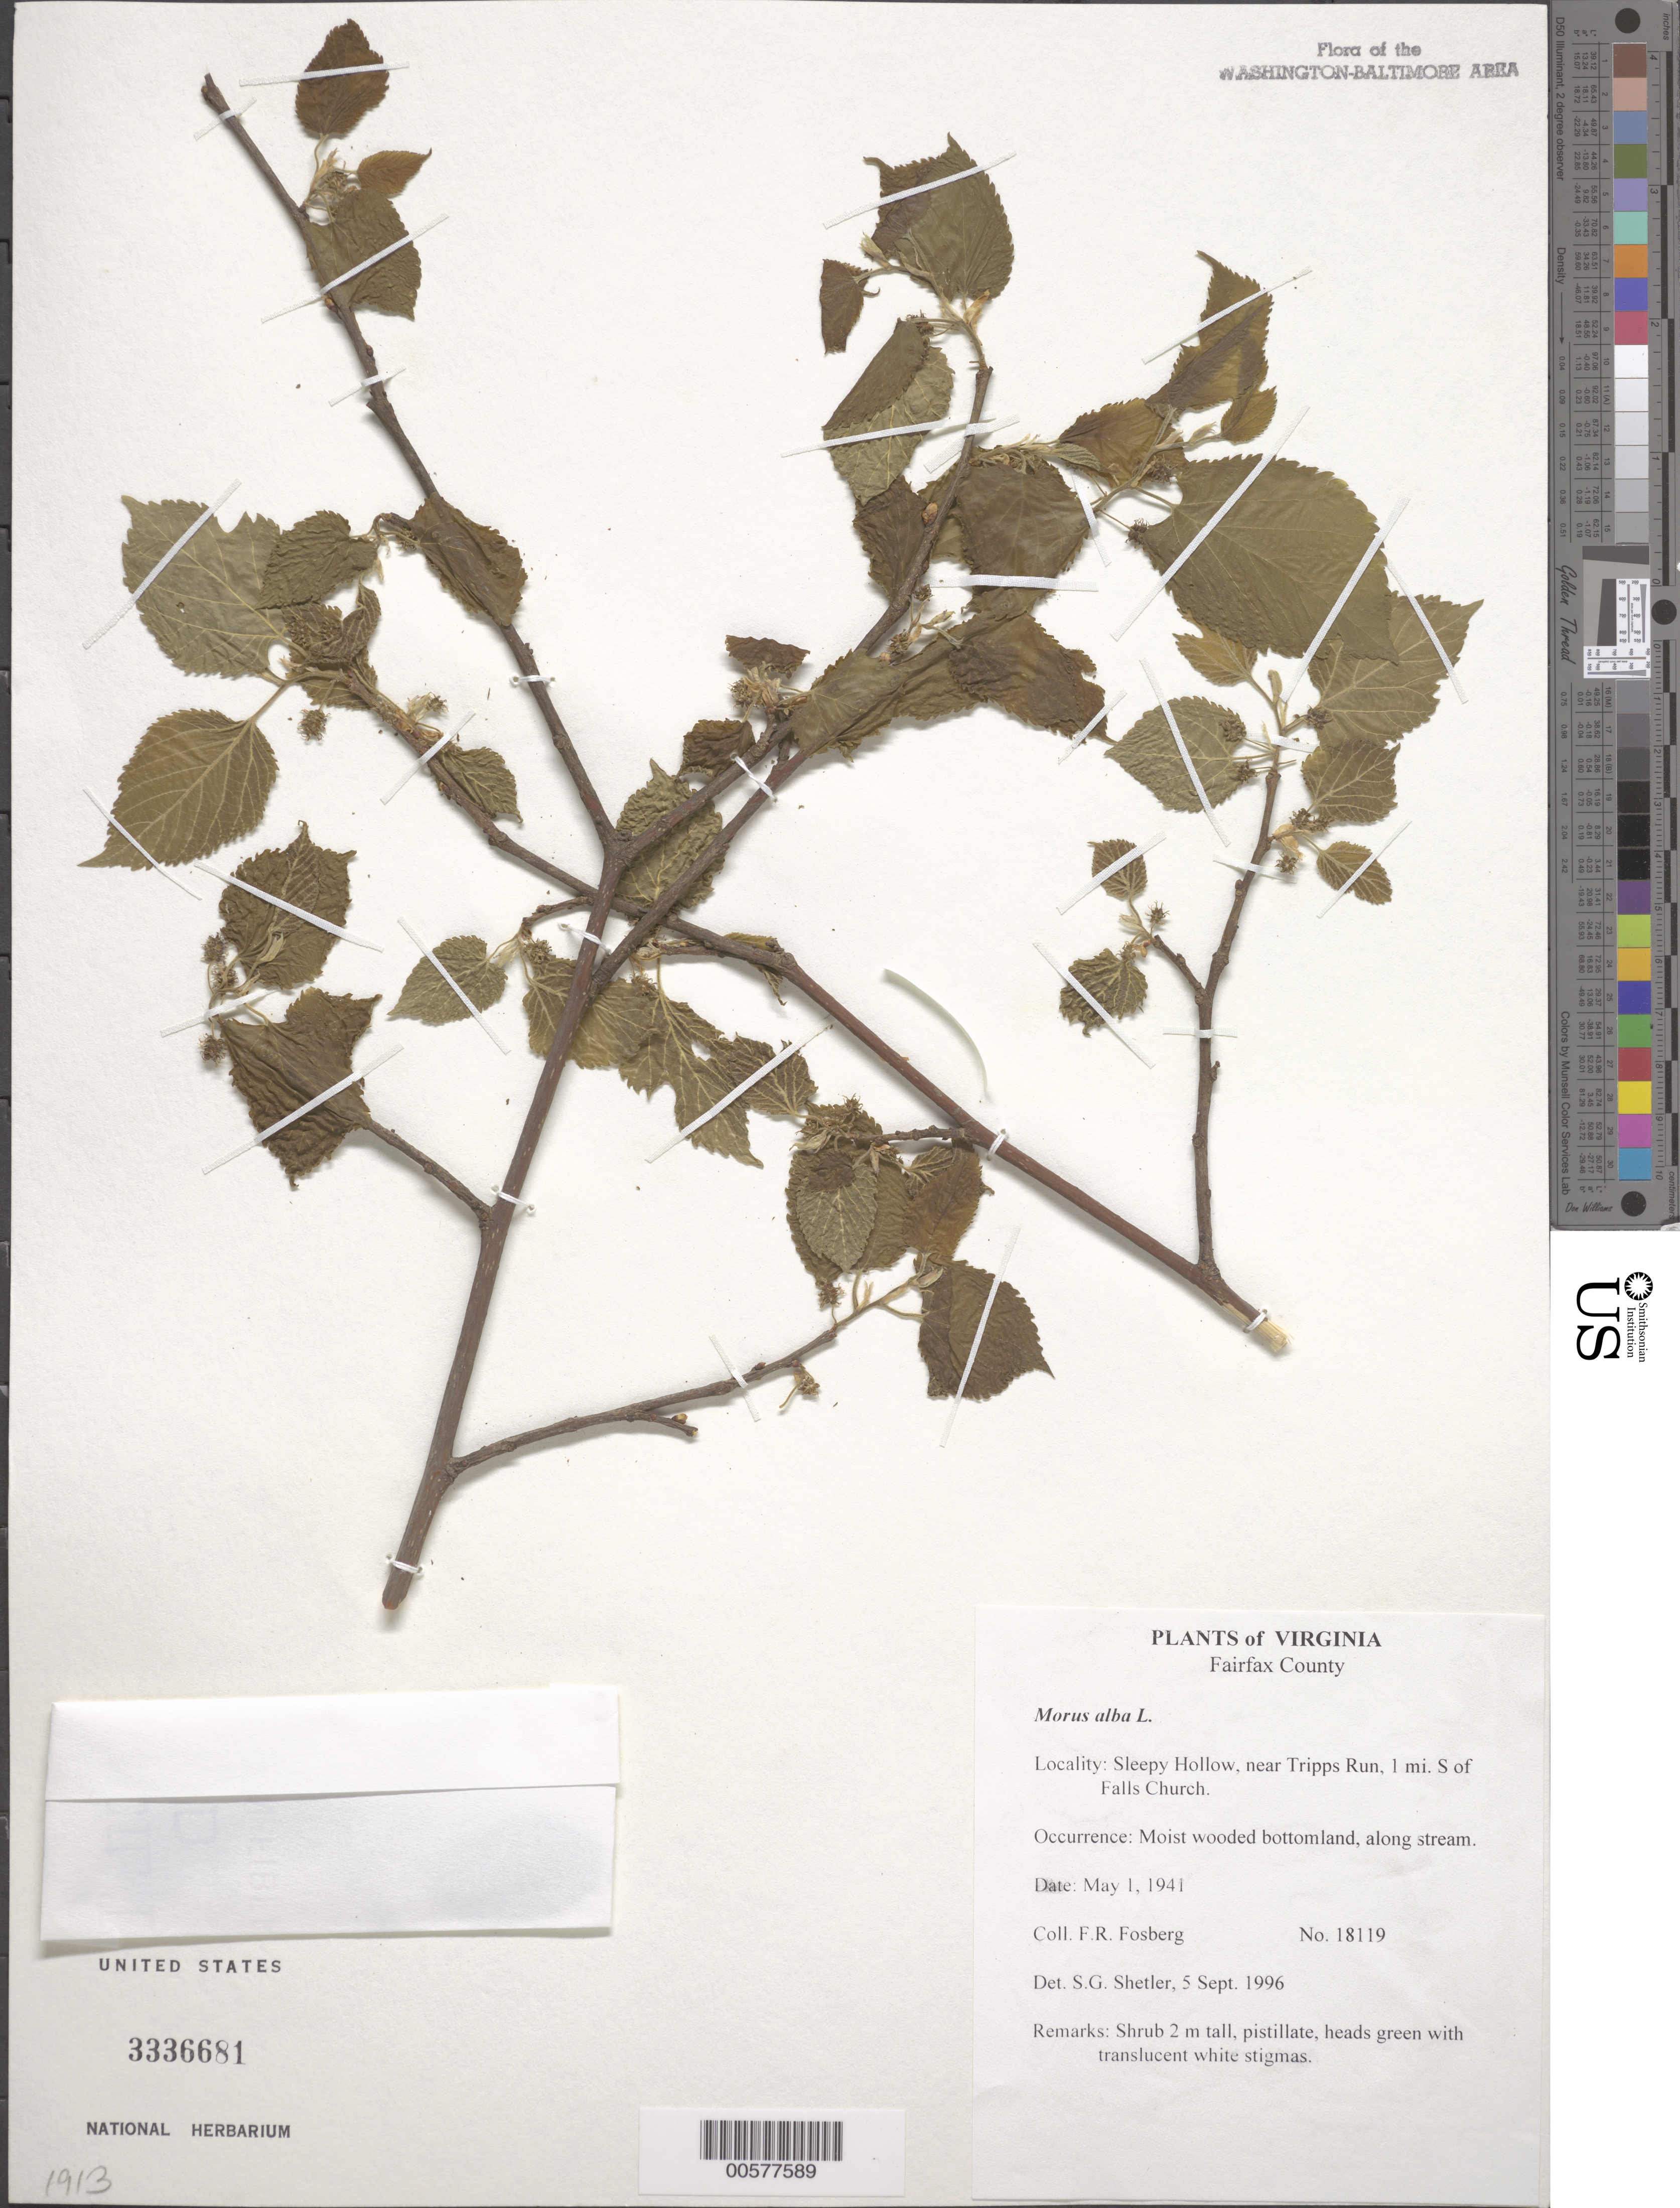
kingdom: Plantae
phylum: Tracheophyta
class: Magnoliopsida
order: Rosales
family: Moraceae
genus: Morus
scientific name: Morus alba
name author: L.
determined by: Shetler, Stanwyn G., (US), NMNH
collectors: F. R. Fosberg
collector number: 18119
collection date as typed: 01 May 1941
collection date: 1941-05-01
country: United States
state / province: Virginia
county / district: Fairfax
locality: Sleepy Hollow, near Tripps Run, 1 mi. S of Falls Church.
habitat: Moist wooded bottomland, along stream.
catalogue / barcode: US 3336681